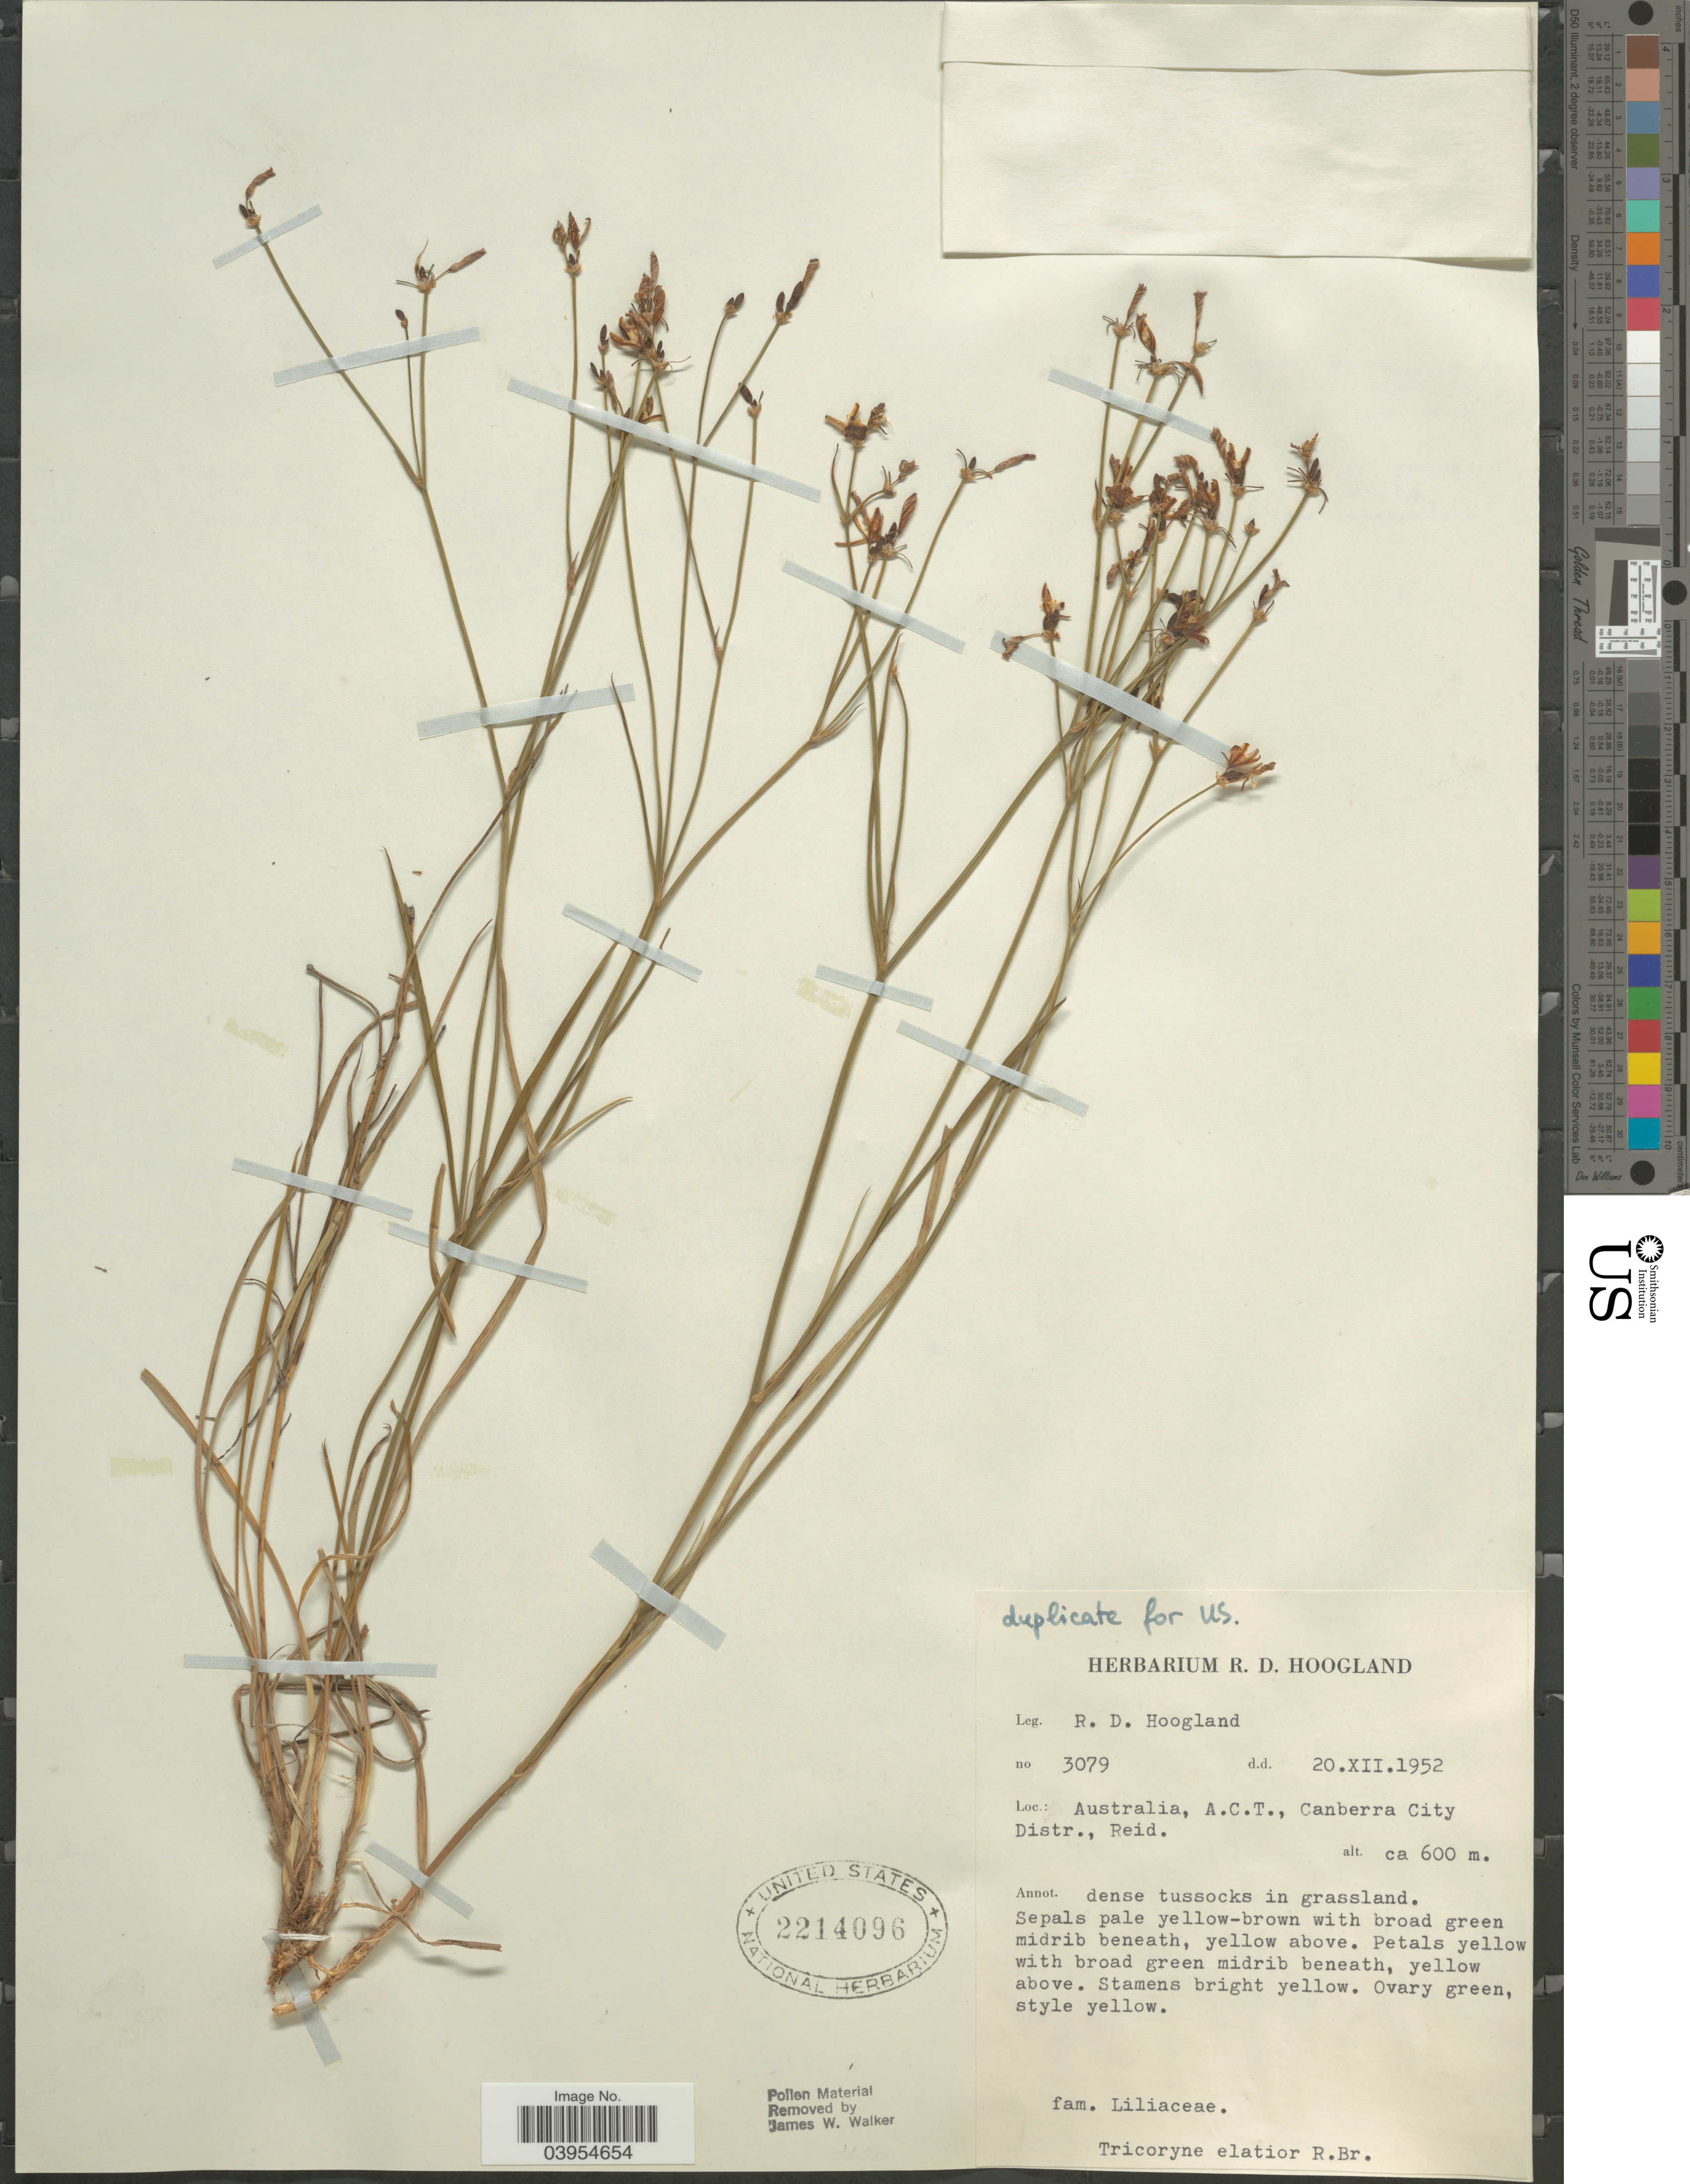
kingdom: Plantae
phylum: Tracheophyta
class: Liliopsida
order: Asparagales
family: Asphodelaceae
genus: Tricoryne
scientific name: Tricoryne elatior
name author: R. Br.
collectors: R. D. Hoogland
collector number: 3079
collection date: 1952-12-20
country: Australia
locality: A.C.T., Canberra city Distr., Reid.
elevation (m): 600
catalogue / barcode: US 2214096